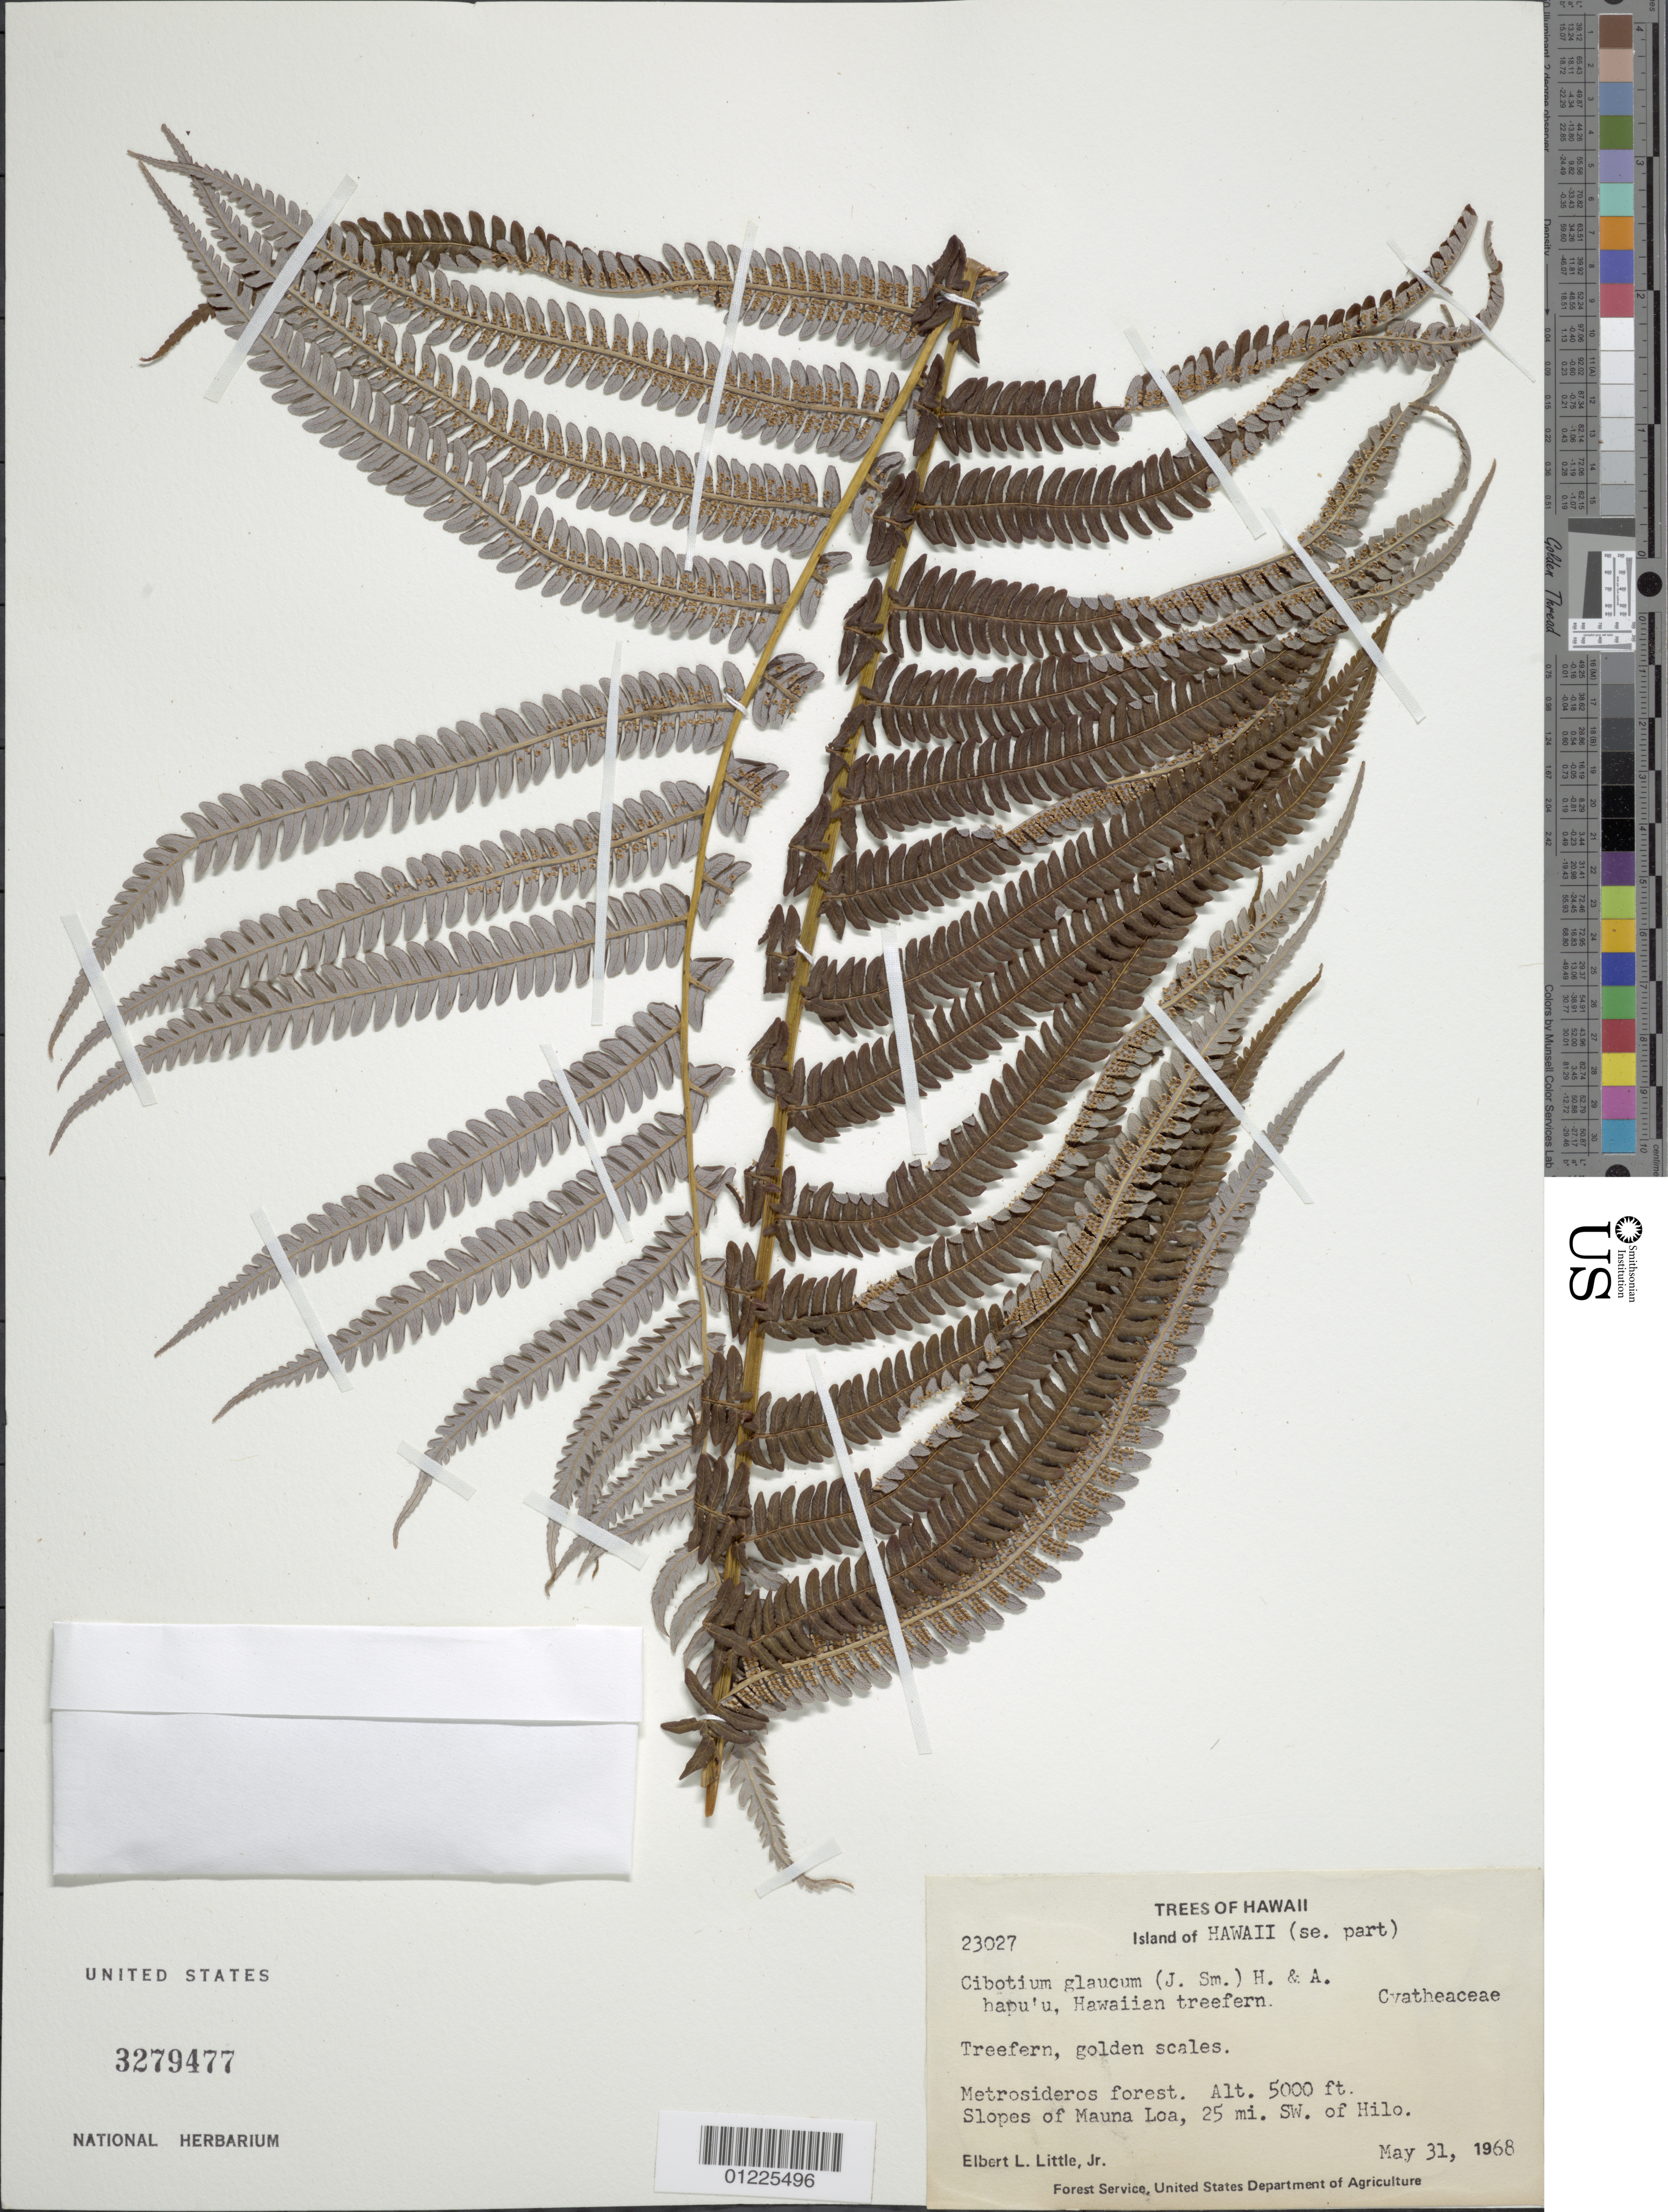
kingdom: Plantae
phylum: Tracheophyta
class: Polypodiopsida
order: Cyatheales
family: Cibotiaceae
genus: Cibotium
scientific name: Cibotium glaucum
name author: (Sm.) Hook. & Arn.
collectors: E. L. Little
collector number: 23027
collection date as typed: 31 May 1968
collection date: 1968-05-31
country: United States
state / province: Hawaii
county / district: Hawaii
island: Hawaii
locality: SE part of Hawaii, slopes of Mauna Loa, 25 mi SW of Hilo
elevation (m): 1524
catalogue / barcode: US 3279477